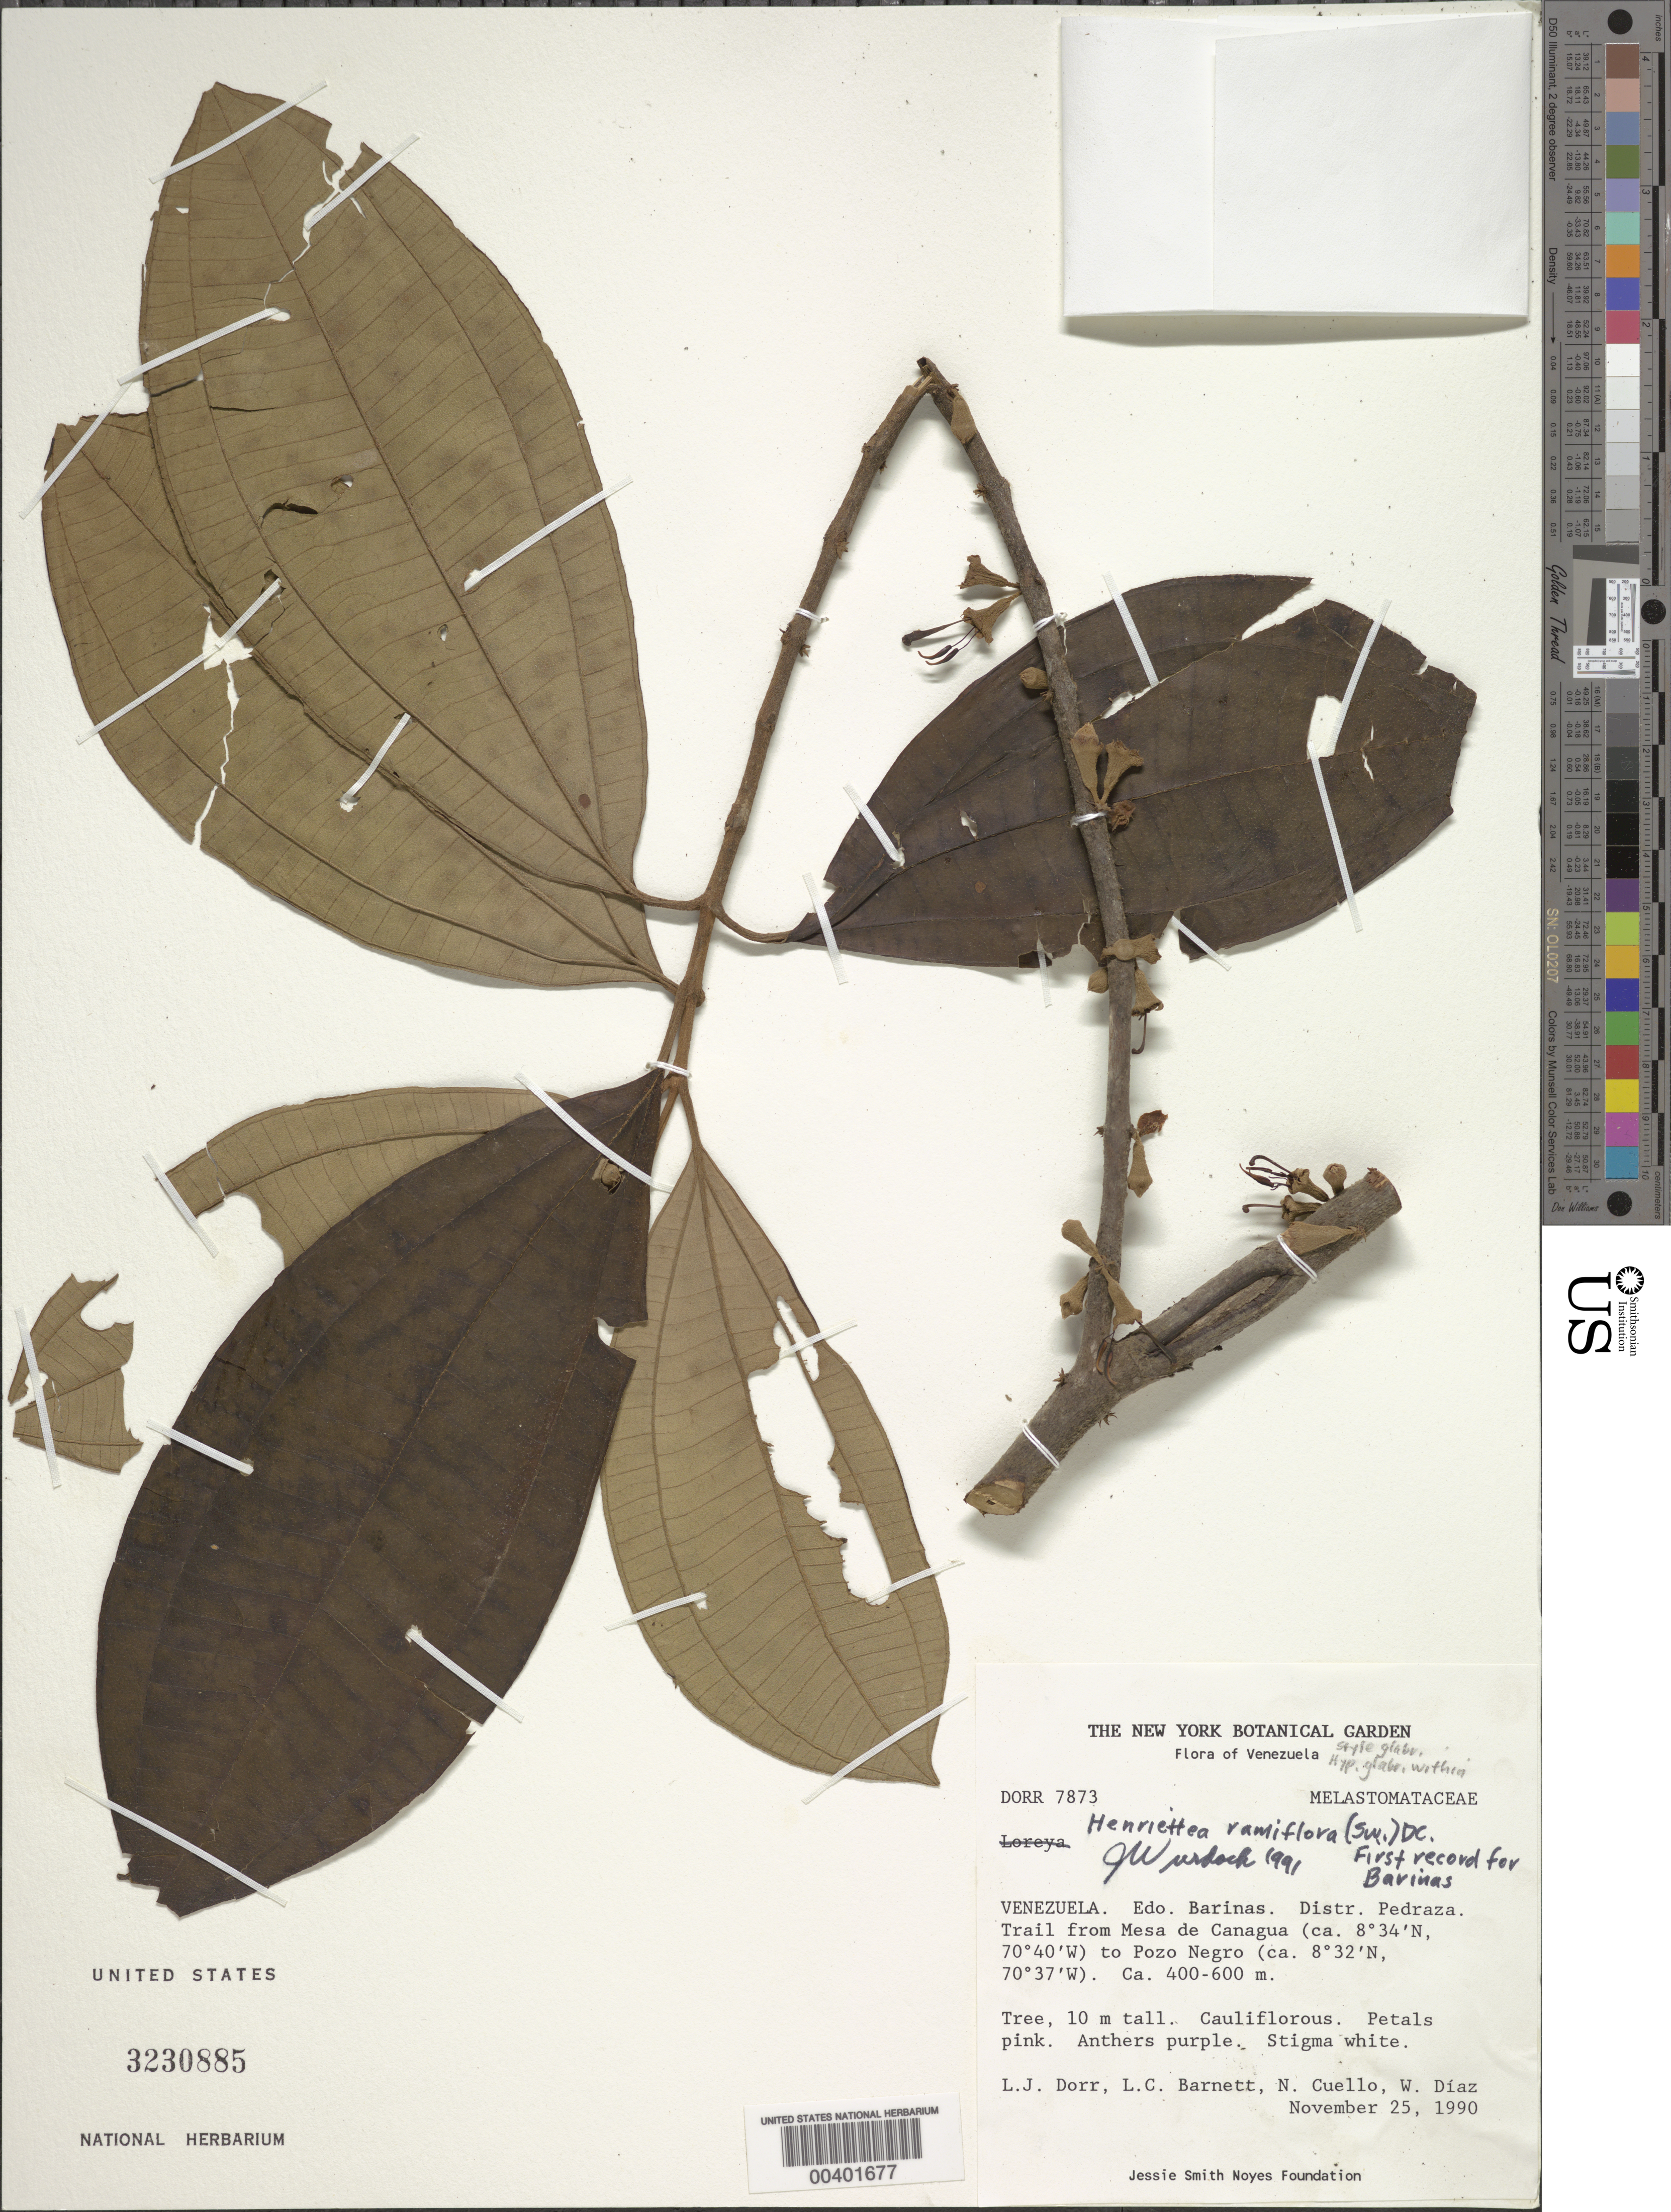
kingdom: Plantae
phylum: Tracheophyta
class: Magnoliopsida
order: Myrtales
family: Melastomataceae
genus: Henriettea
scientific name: Henriettea ramiflora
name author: (Sw.) DC.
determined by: Wurdack, John J., (US), US (UNITED STATES)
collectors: L. J. Dorr, L. C. Barnett, N. L. Cuello & W. Díaz P.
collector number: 7873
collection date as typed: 25 Nov 1990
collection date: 1990-11-25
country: Venezuela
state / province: Barinas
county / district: Pedraza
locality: Trail from Mesa de Canaguá to Pozo Negro.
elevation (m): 400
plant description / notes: NY, PORT, US, VEN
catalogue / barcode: US 3230885